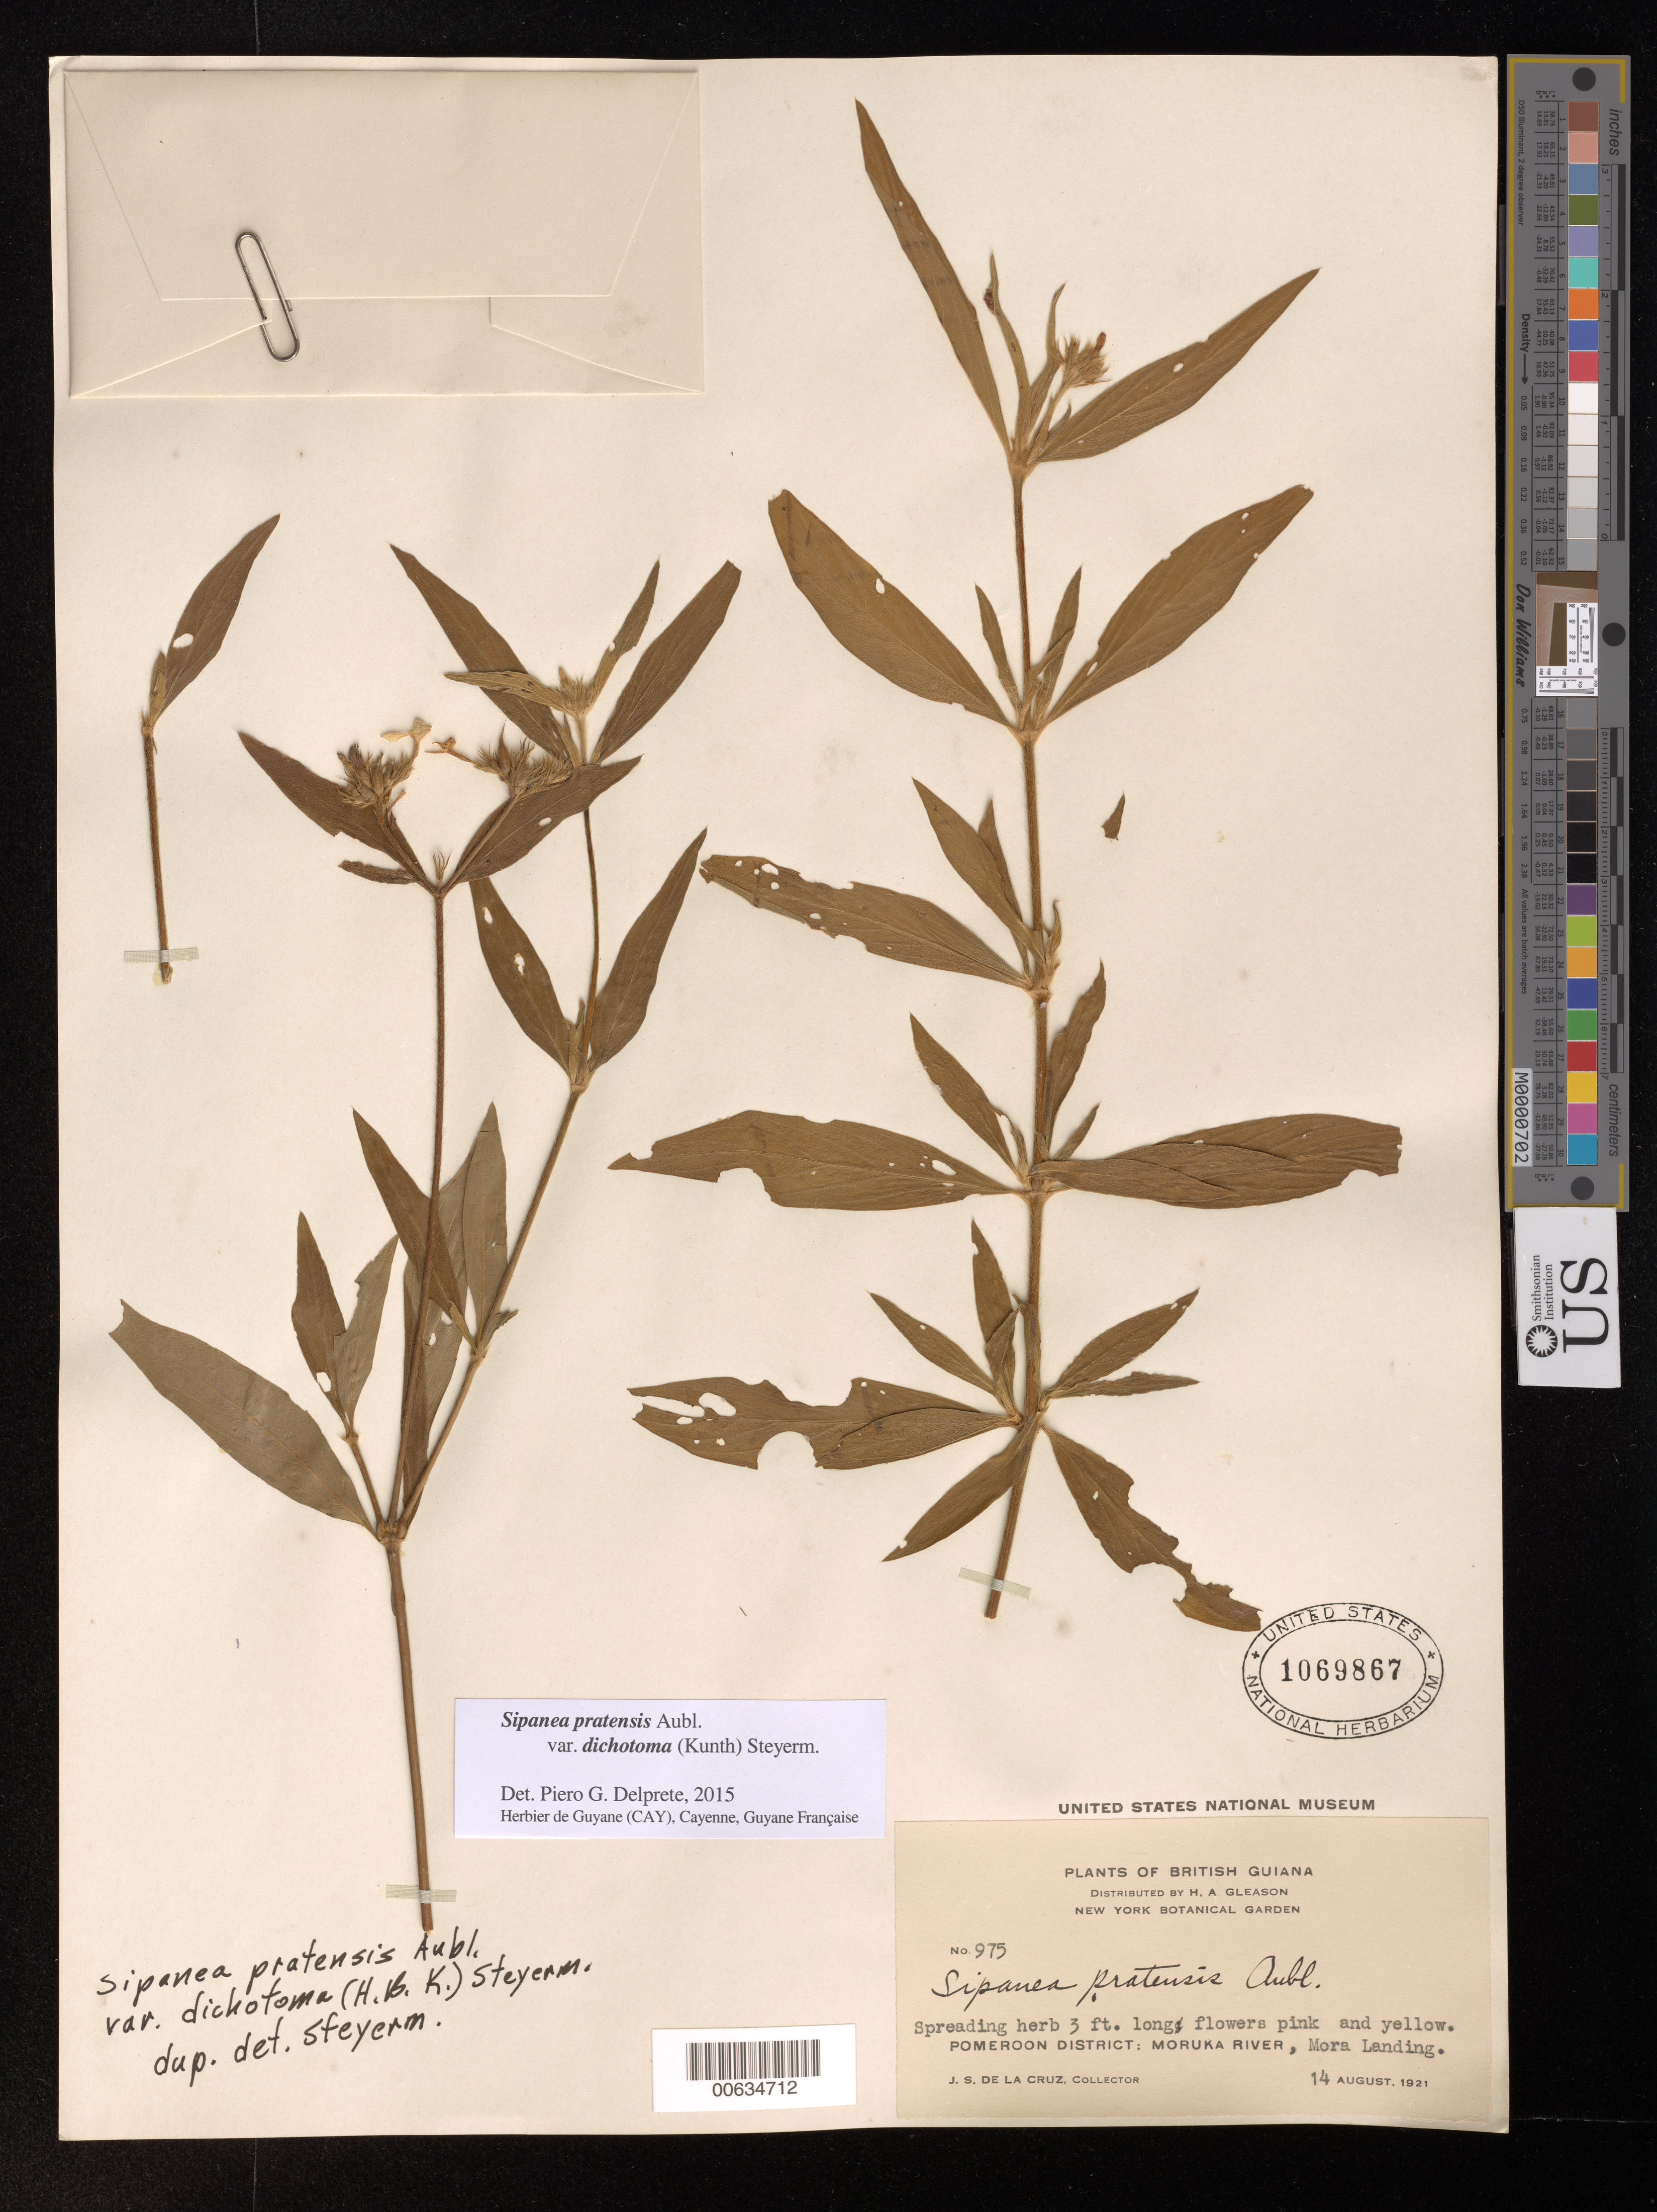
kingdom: Plantae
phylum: Tracheophyta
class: Magnoliopsida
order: Gentianales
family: Rubiaceae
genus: Sipanea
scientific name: Sipanea pratensis var. dichotoma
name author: (Kunth) Steyerm.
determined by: Steyermark, Julian A., (VEN)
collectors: J. S. de la Cruz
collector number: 975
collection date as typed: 14-Aug-21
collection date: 1921-08-14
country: Guyana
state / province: Barima-Waini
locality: Mora Landing, Moruka R., Pomeroon Dist.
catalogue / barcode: US 1069867